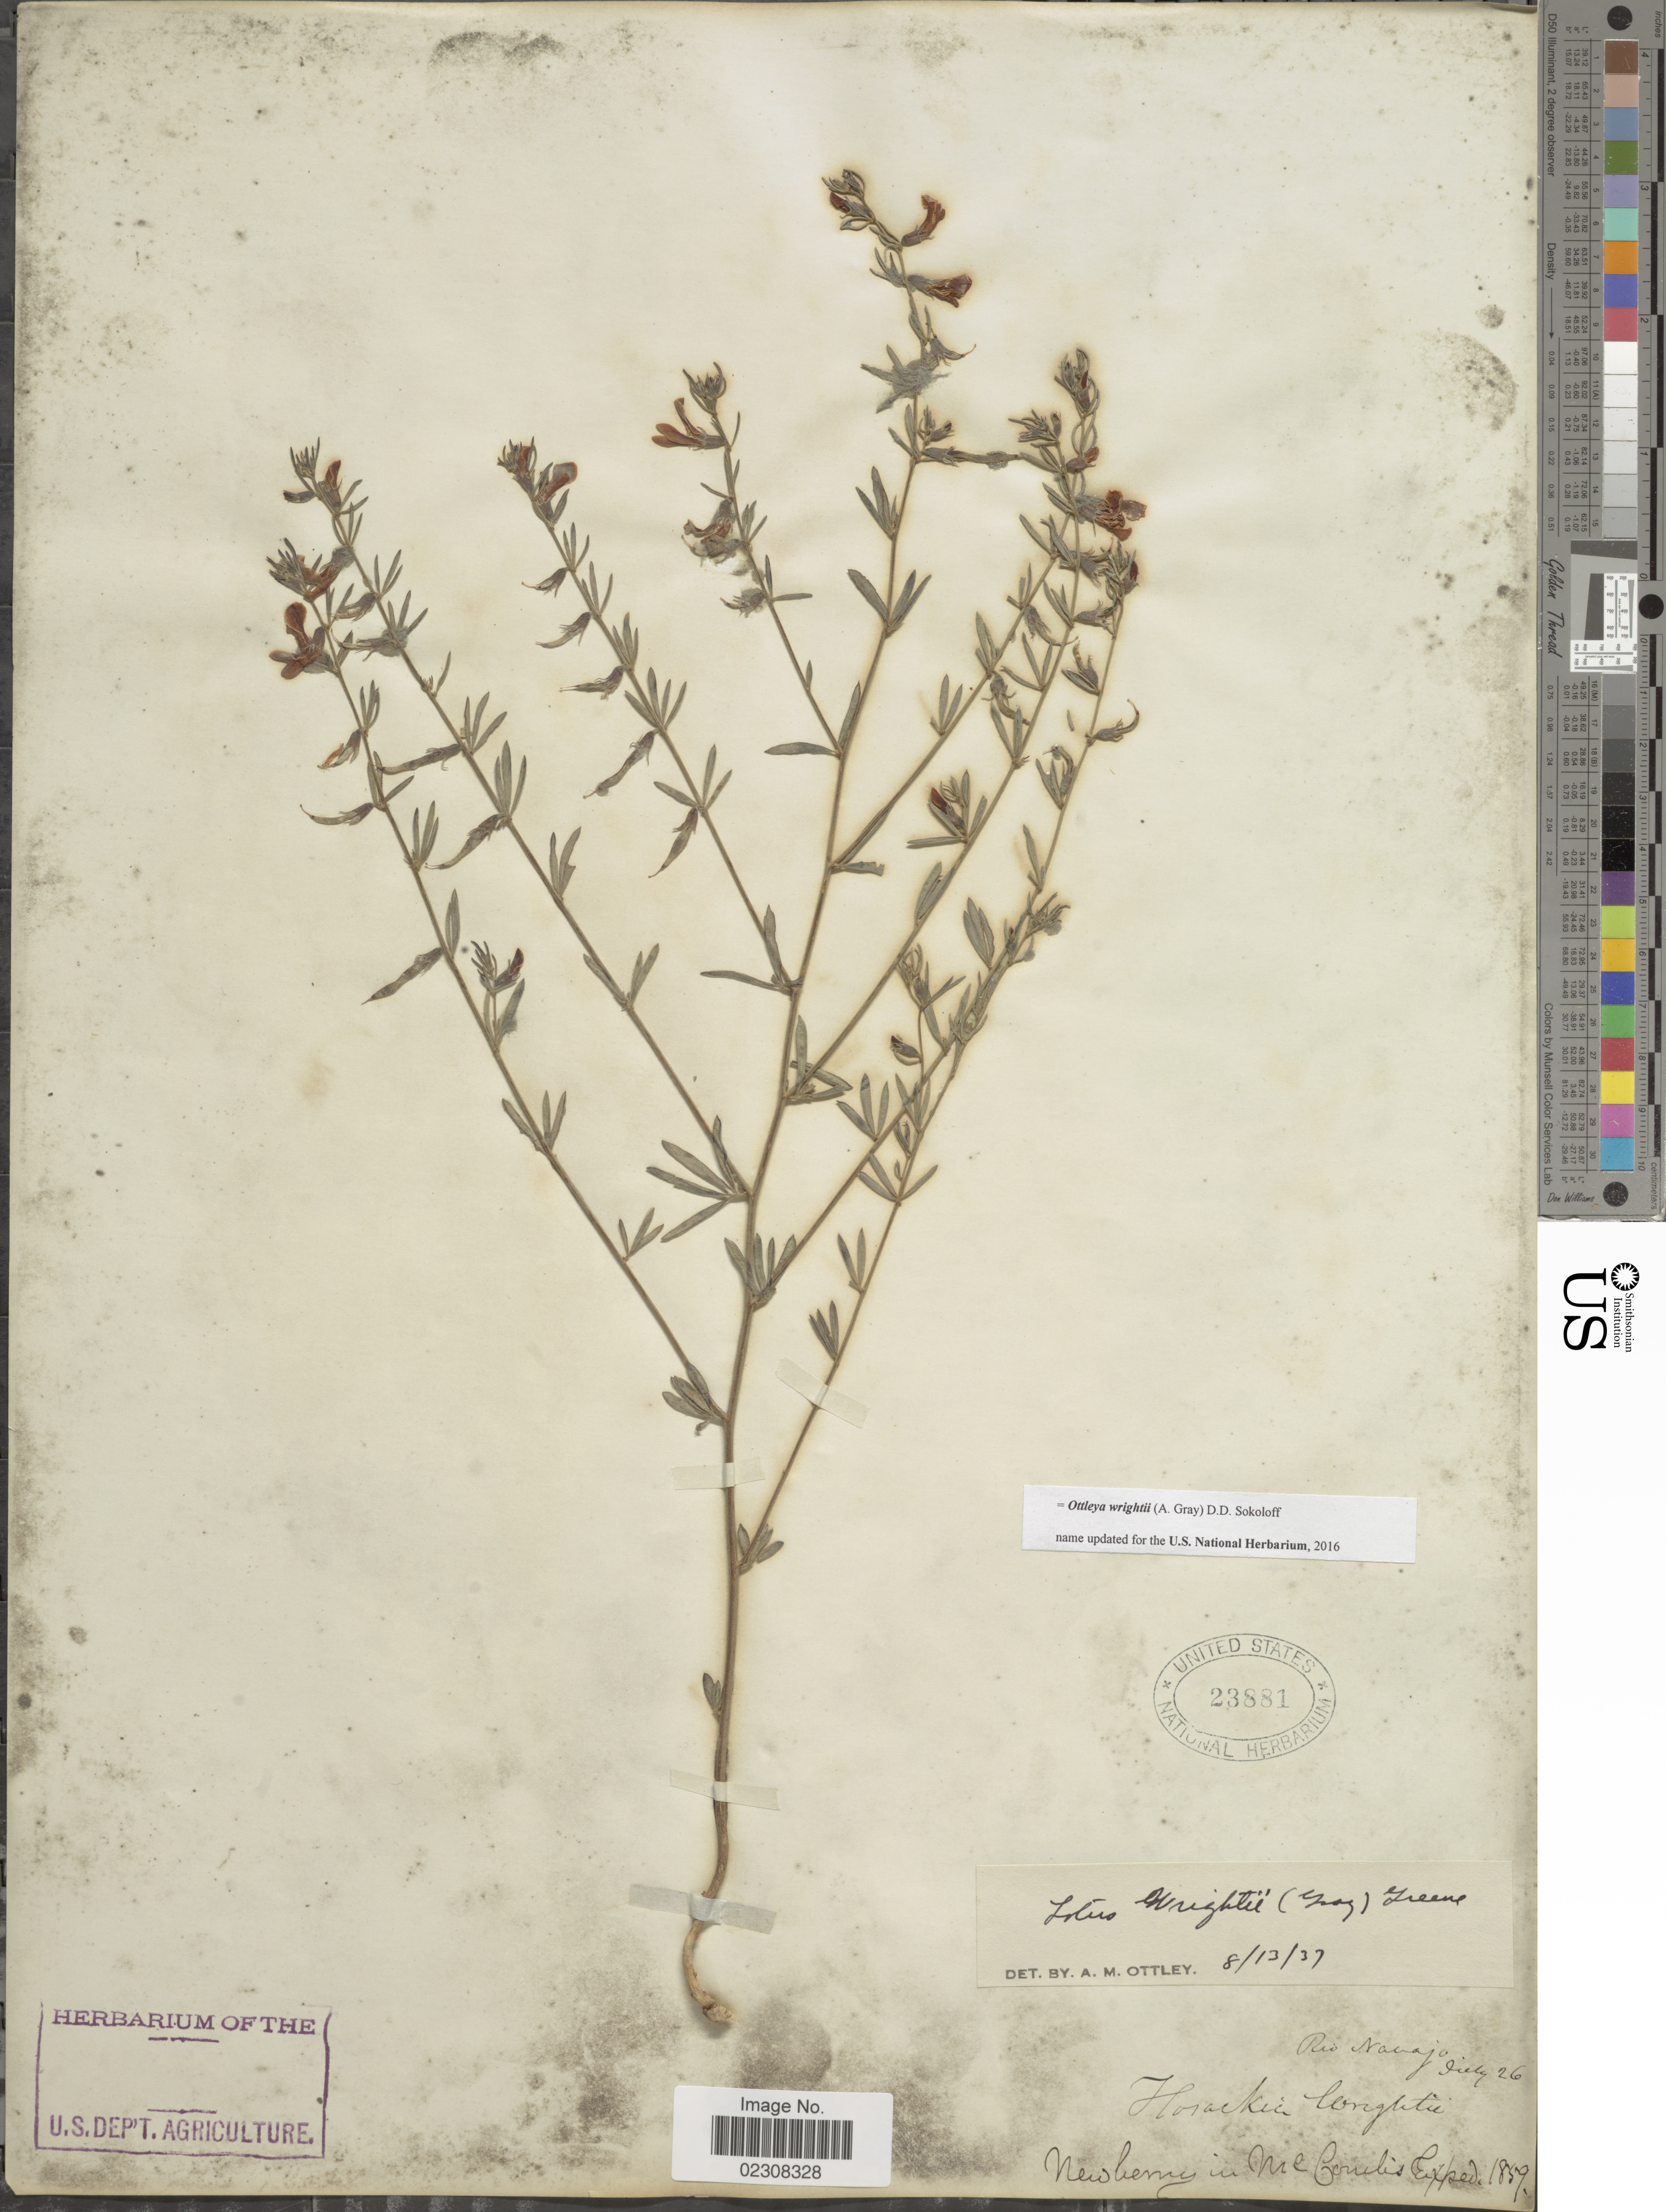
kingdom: Plantae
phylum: Tracheophyta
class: Magnoliopsida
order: Fabales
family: Fabaceae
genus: Ottleya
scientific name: Ottleya wrightii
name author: (A. Gray) D.D. Sokoloff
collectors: J. S. Newberry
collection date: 1859-07-26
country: United States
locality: Rio Navajo, McComb's Exped.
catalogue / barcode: US 23881